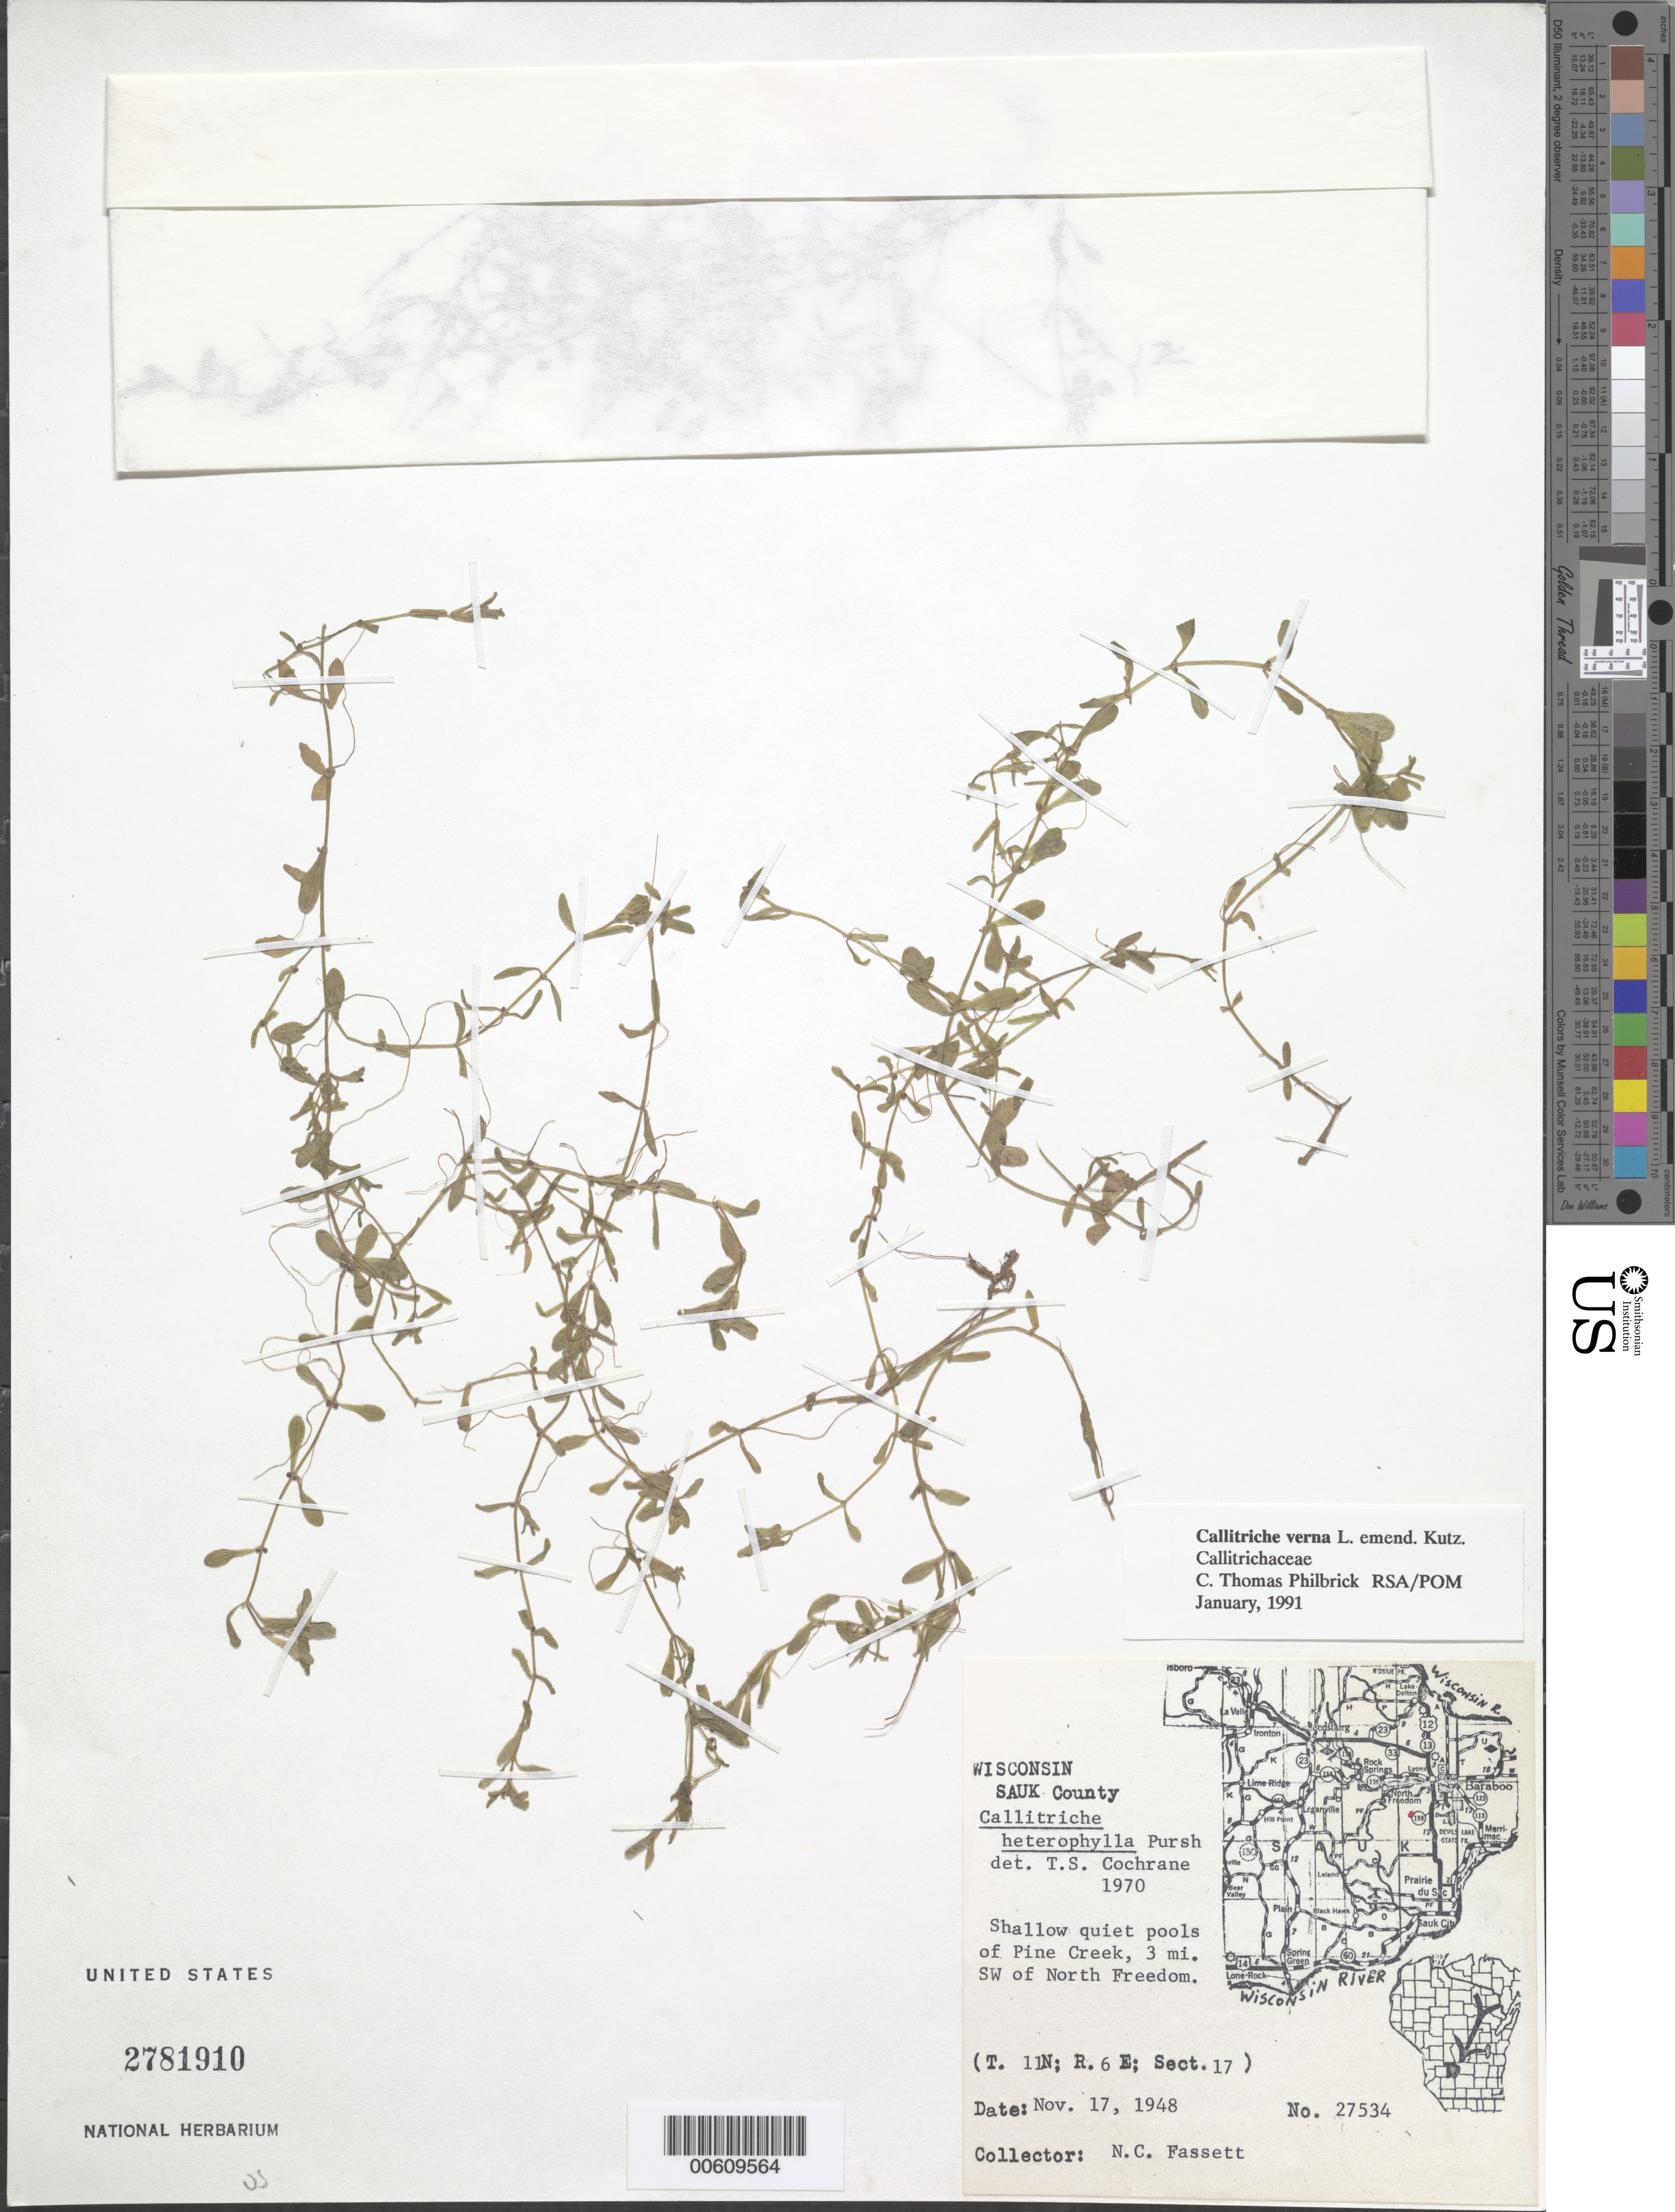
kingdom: Plantae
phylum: Tracheophyta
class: Magnoliopsida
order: Lamiales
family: Plantaginaceae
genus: Callitriche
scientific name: Callitriche verna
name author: L.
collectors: N. C. Fassett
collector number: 27534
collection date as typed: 17 Nov 1948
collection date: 1948-11-17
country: United States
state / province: Wisconsin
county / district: Sauk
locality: Pine Creek, SW of North Freedom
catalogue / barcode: US 2781910